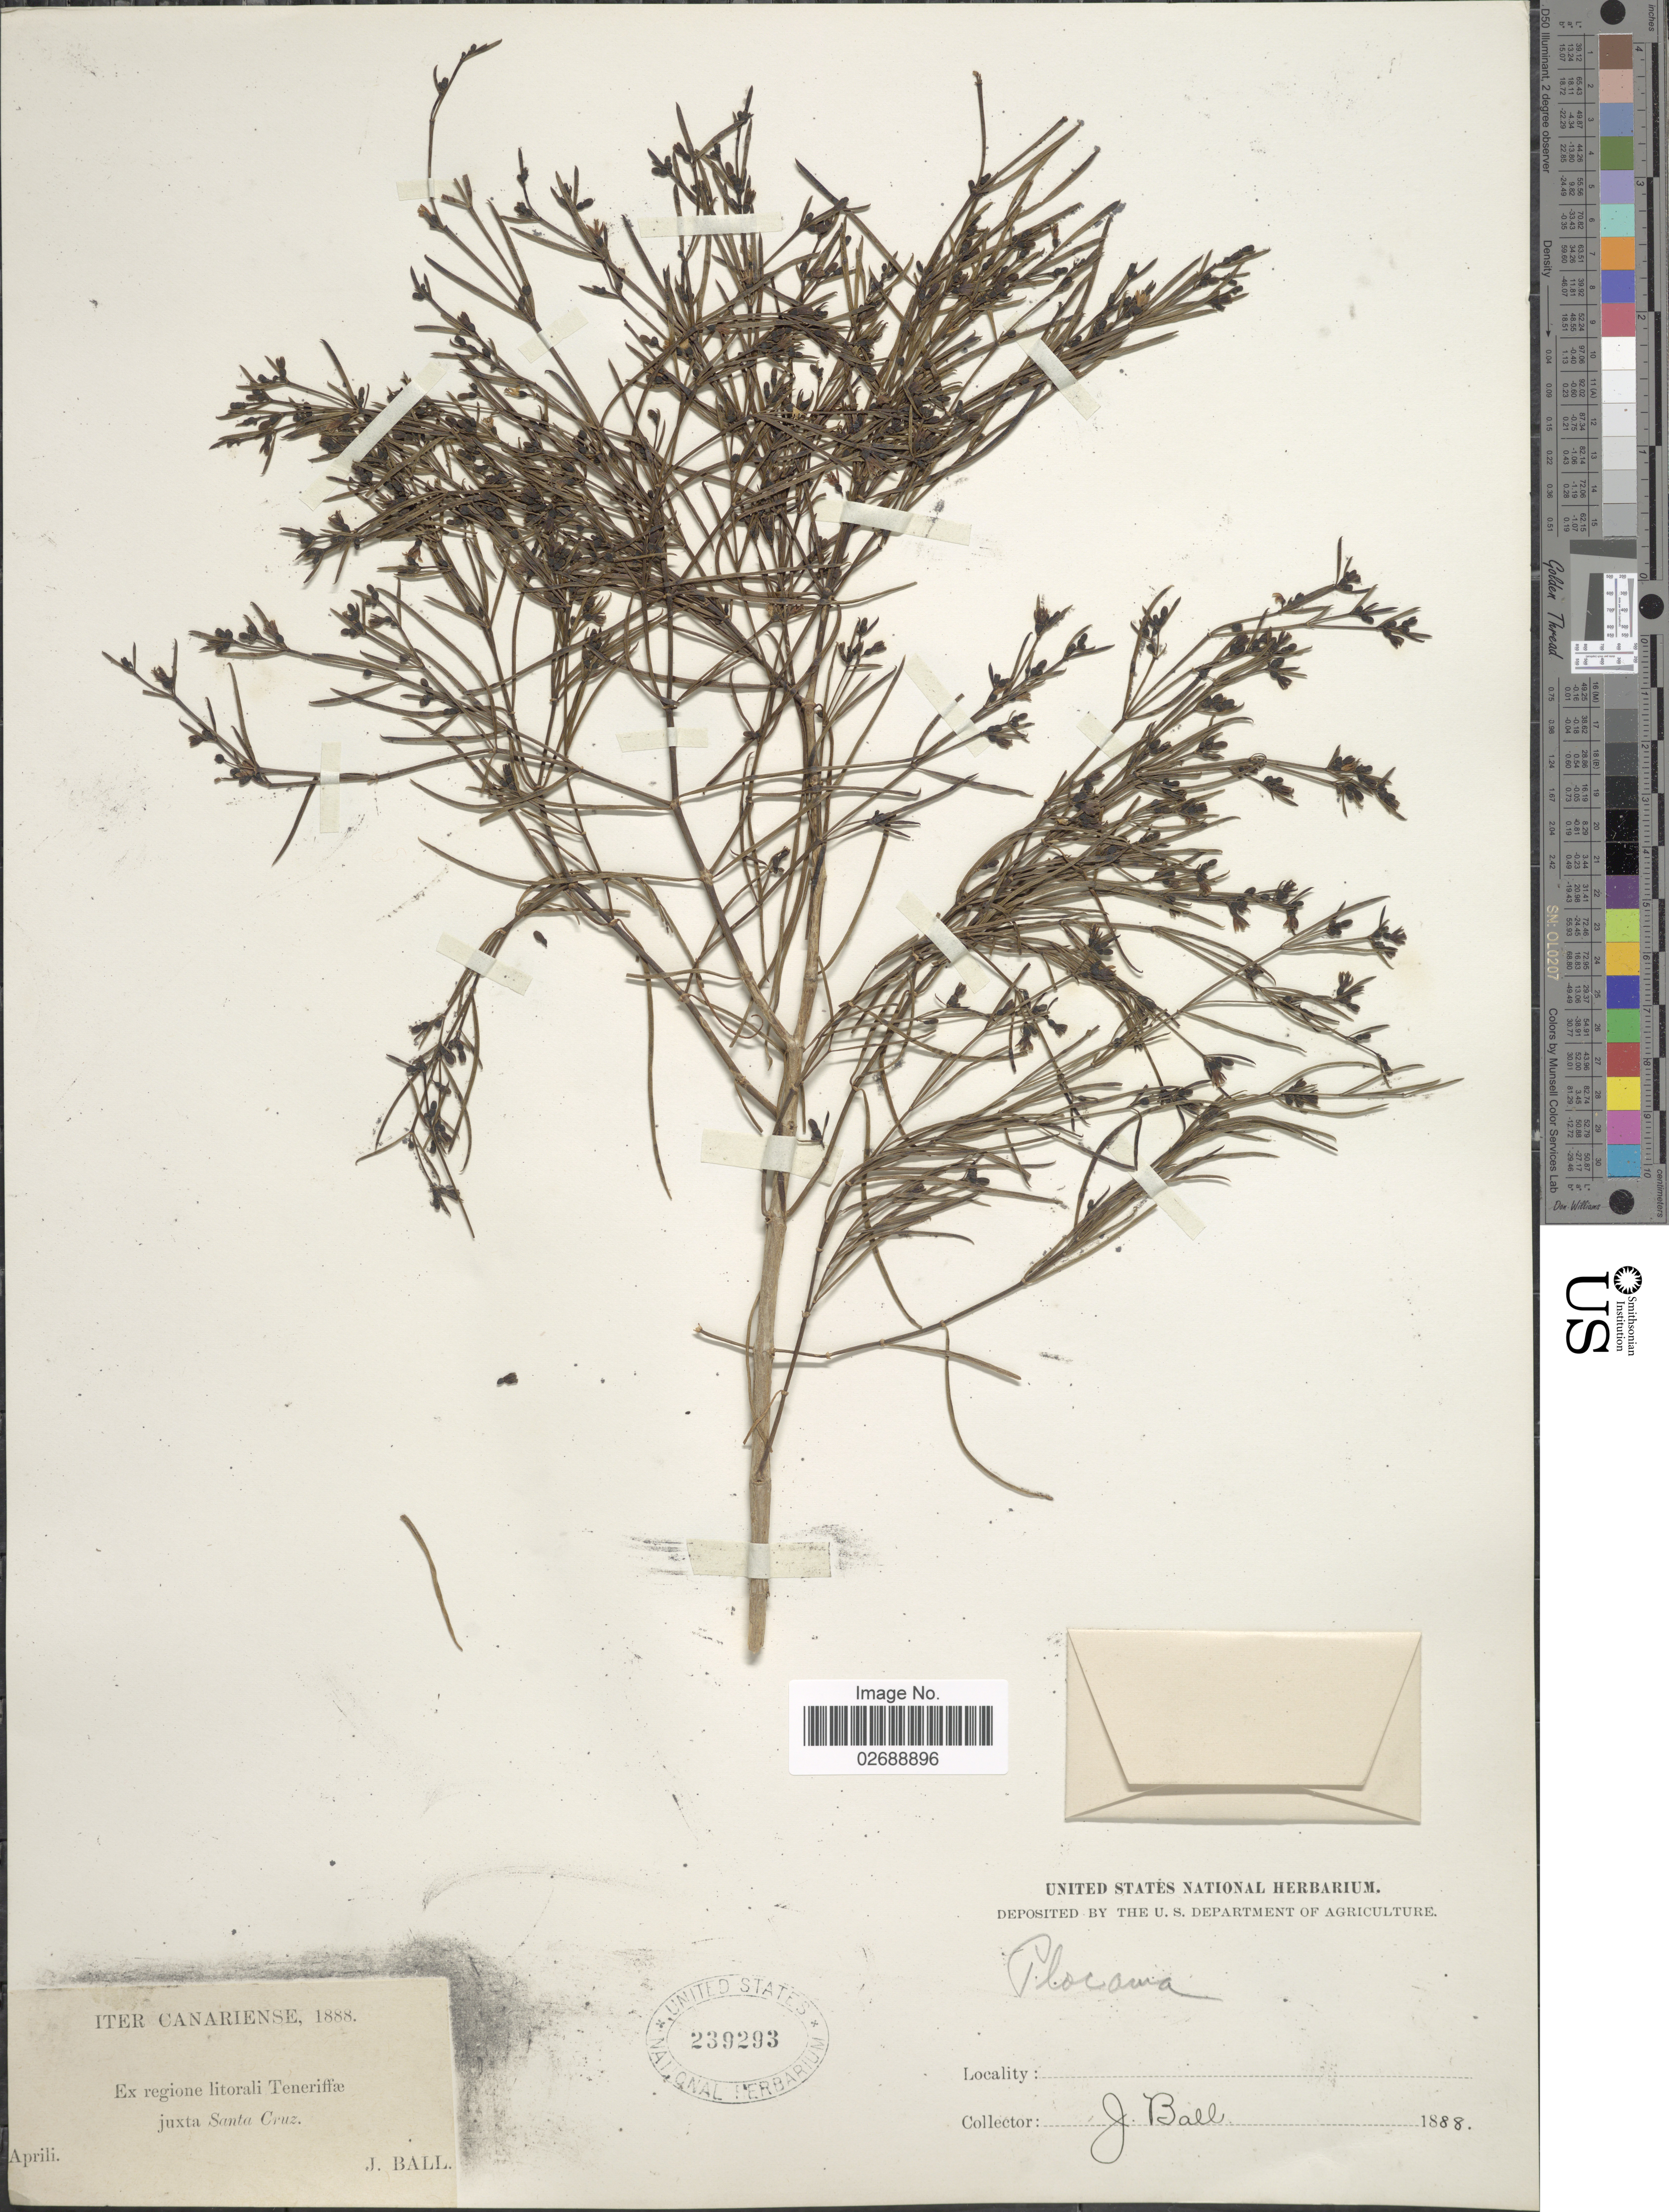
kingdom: Plantae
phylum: Tracheophyta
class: Magnoliopsida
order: Gentianales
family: Rubiaceae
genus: Plocama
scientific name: Plocama pendula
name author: Aiton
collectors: J. Ball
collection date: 1888-04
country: Spain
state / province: Canarias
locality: Ex regione litorali Teneriffae juxta Santa Cruz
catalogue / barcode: US 239293